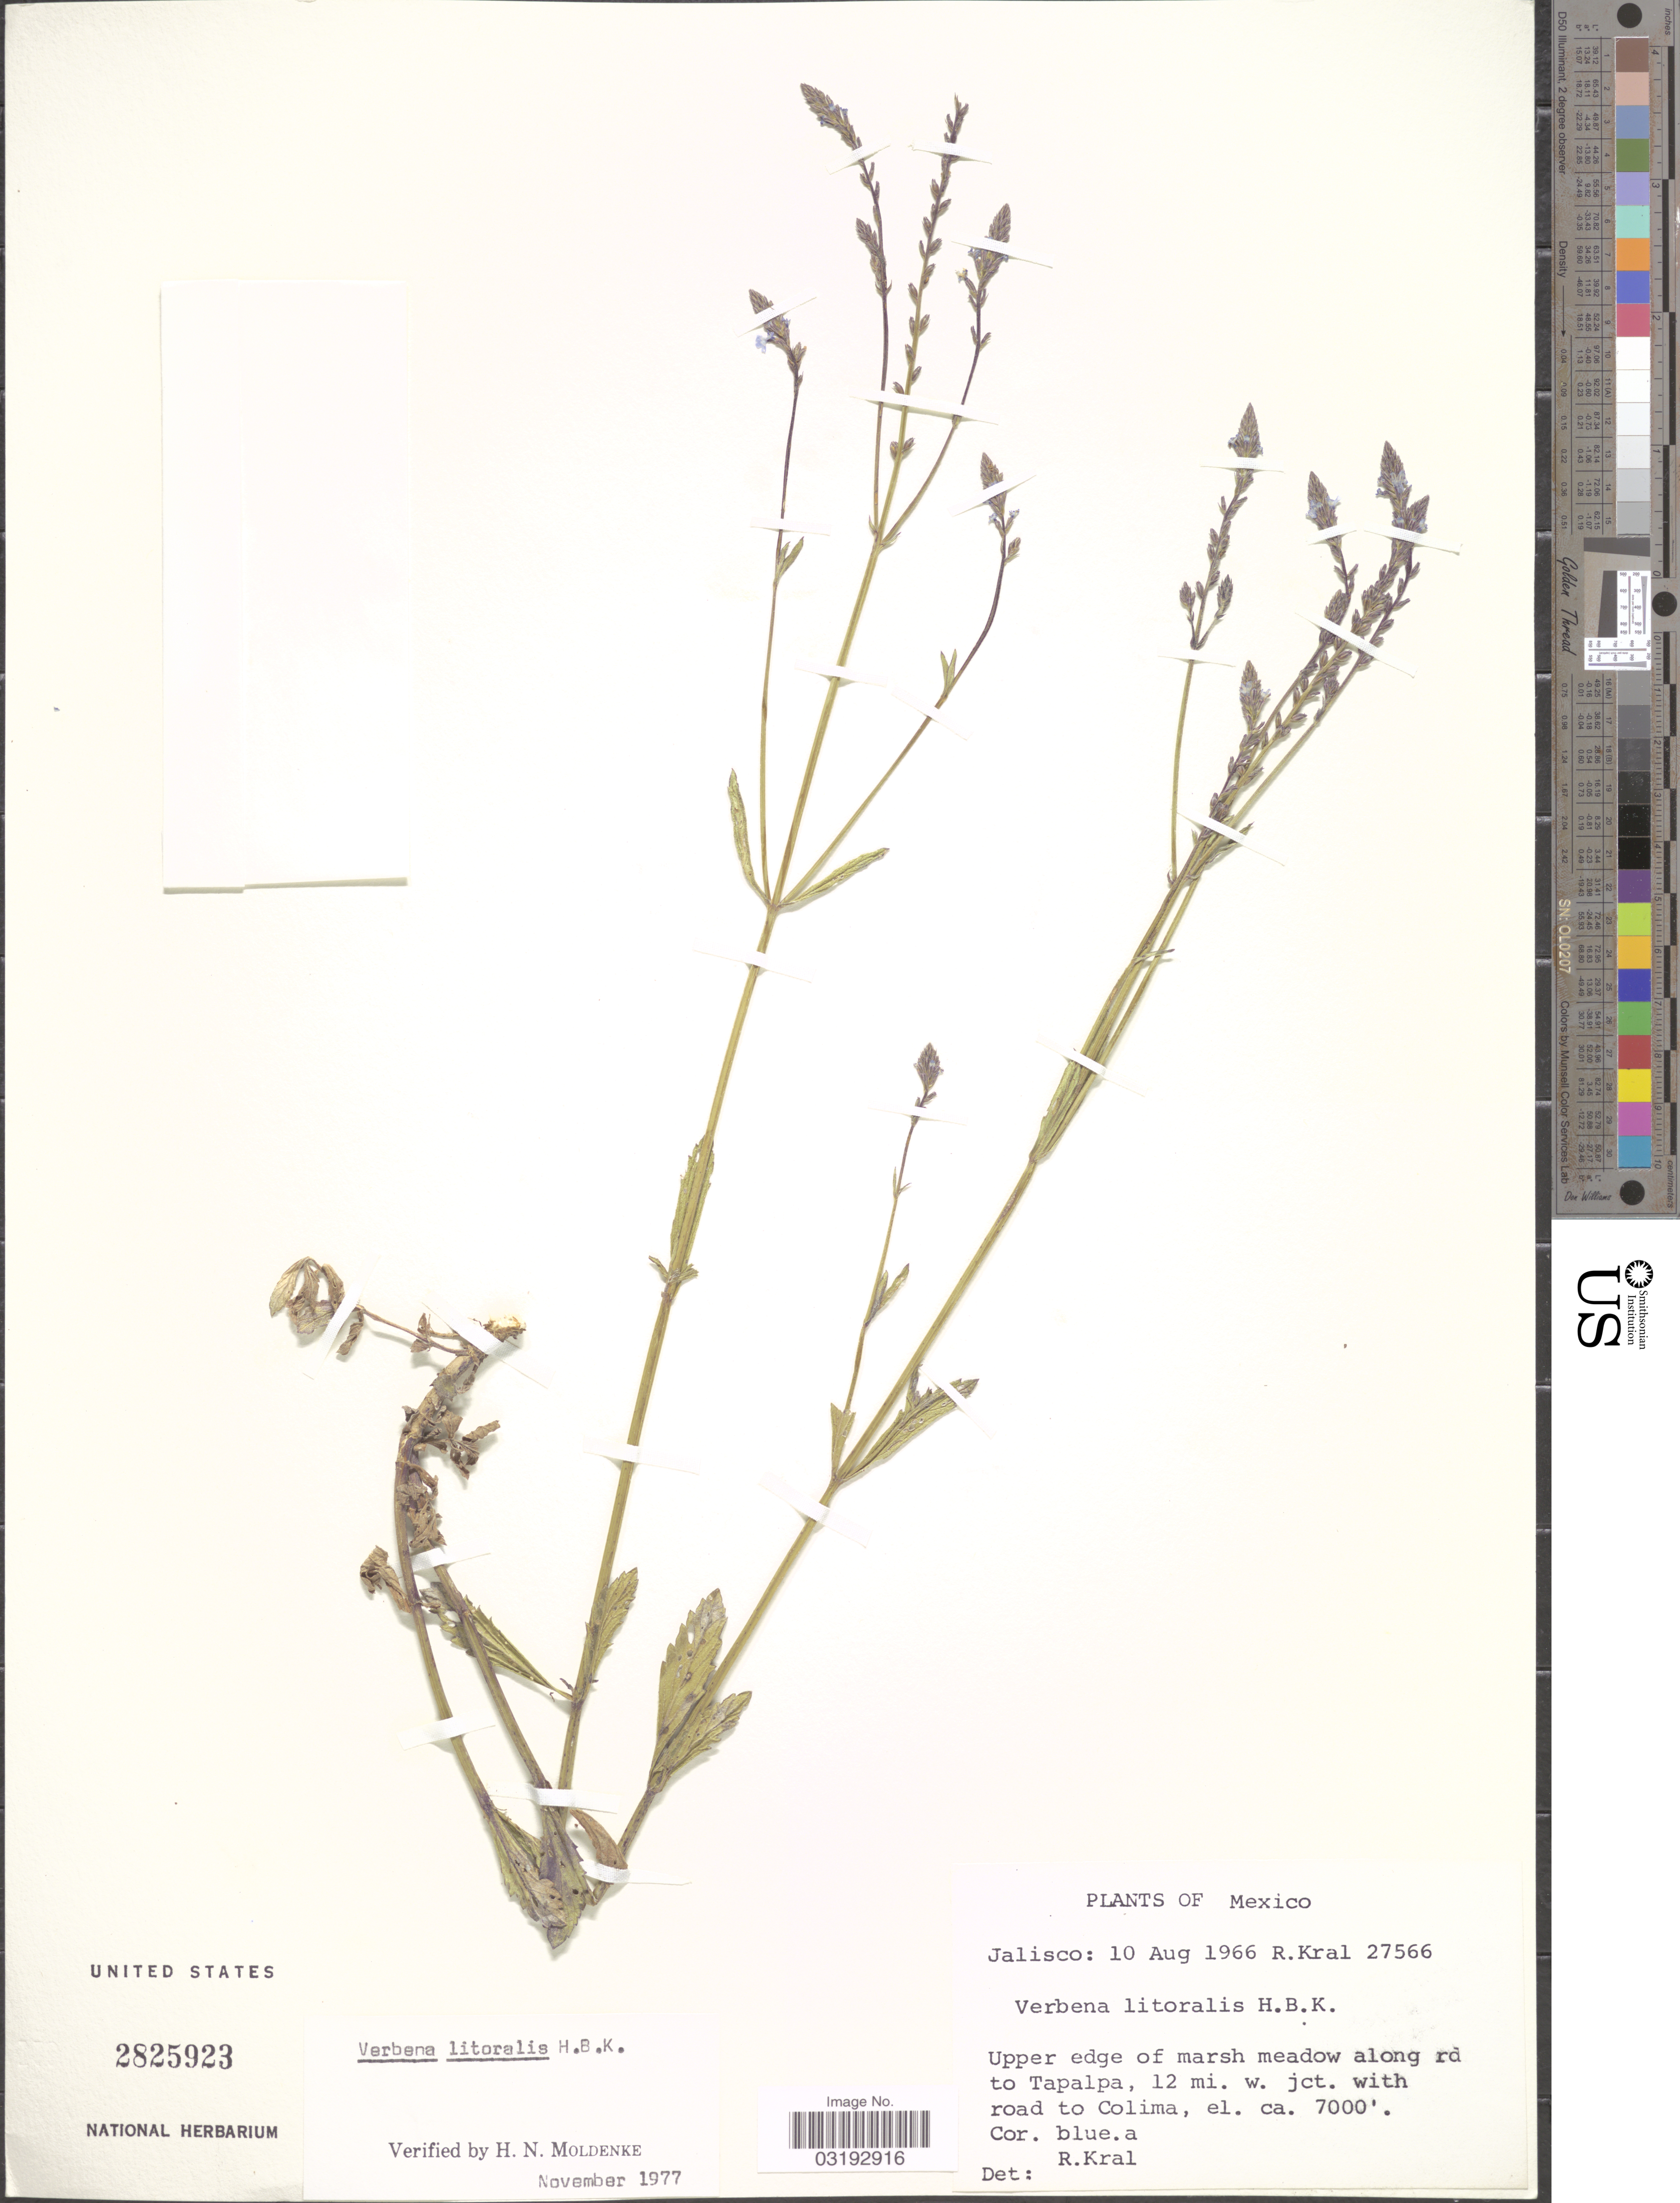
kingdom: Plantae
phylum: Tracheophyta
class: Magnoliopsida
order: Lamiales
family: Verbenaceae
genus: Verbena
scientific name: Verbena litoralis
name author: Kunth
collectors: R. Kral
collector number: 27566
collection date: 1966-08-10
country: Mexico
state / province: Jalisco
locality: Upper edge of marsh meadow along rd to Tapalpa, 12 mi. w. jct. with road to Colima.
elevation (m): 2134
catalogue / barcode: US 2825923